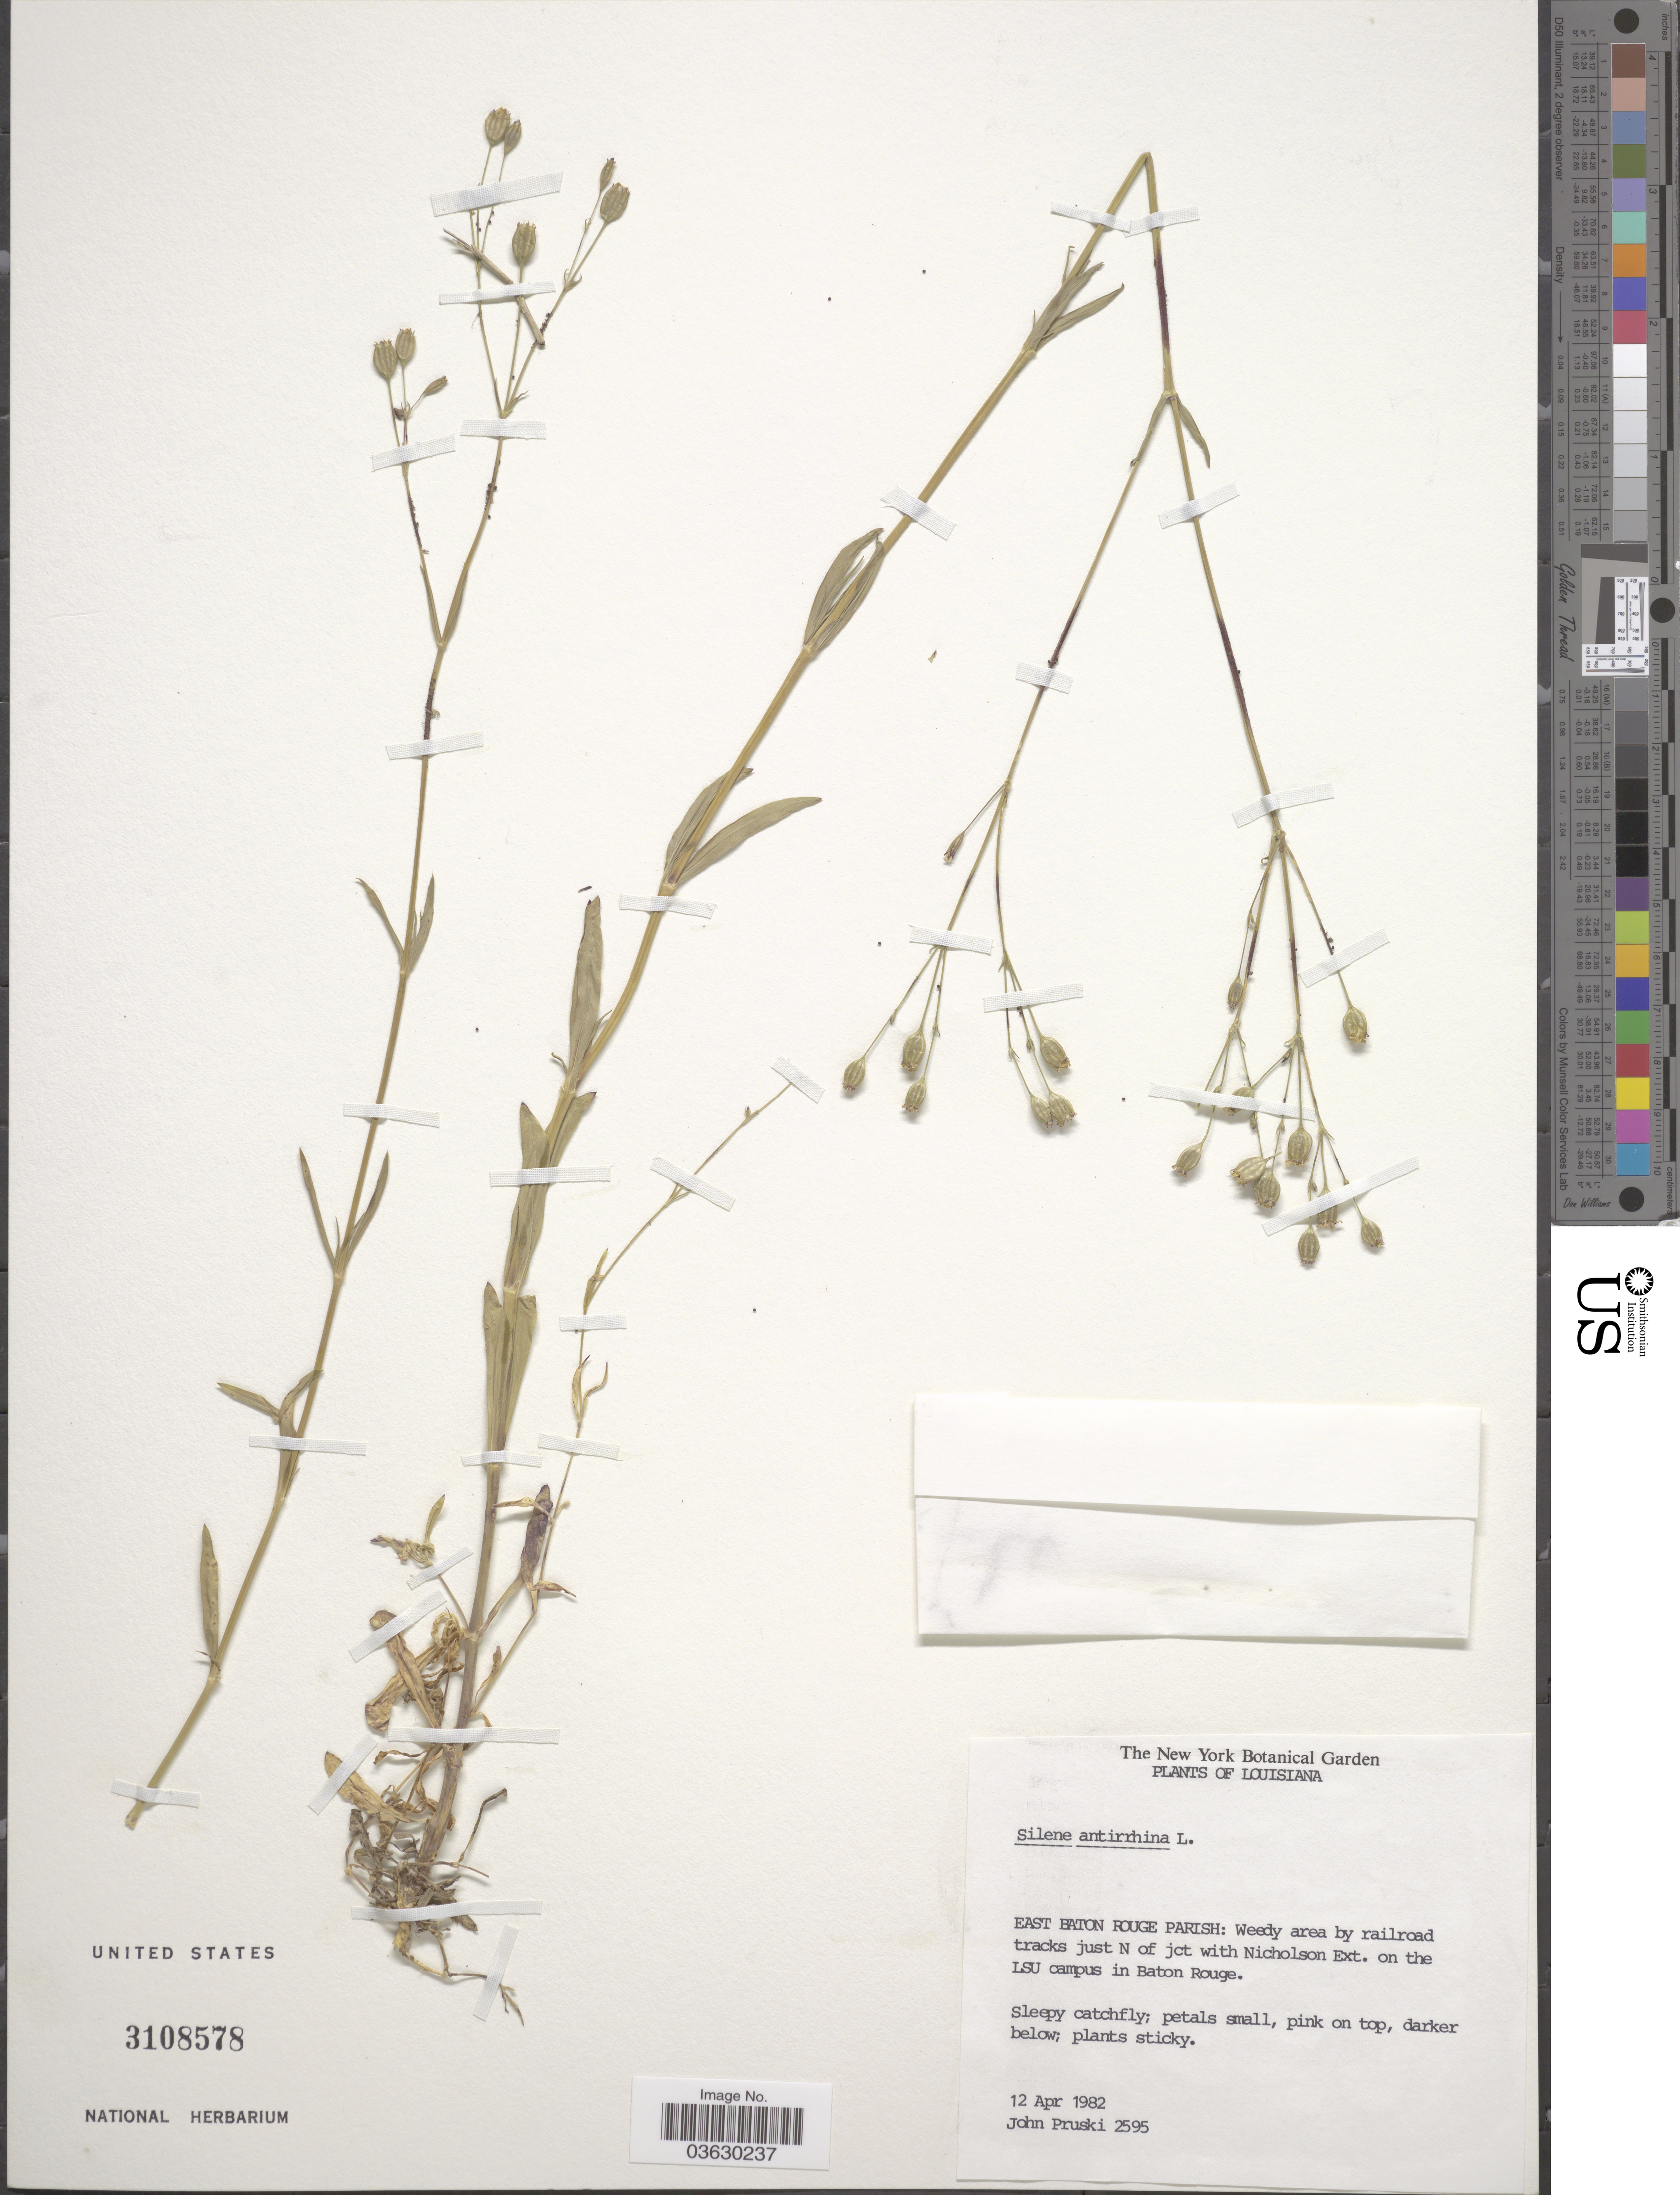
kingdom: Plantae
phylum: Tracheophyta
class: Magnoliopsida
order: Caryophyllales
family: Caryophyllaceae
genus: Silene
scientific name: Silene antirrhina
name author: L.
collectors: J. F. Pruski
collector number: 2595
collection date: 1982-04-12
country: United States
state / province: Louisiana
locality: East Baton Rouge Parish: Weedy area by railroad tracks just N of jct with Nicholson Ext. on the LSU campus in Baton Rouge.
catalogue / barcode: US 3108578